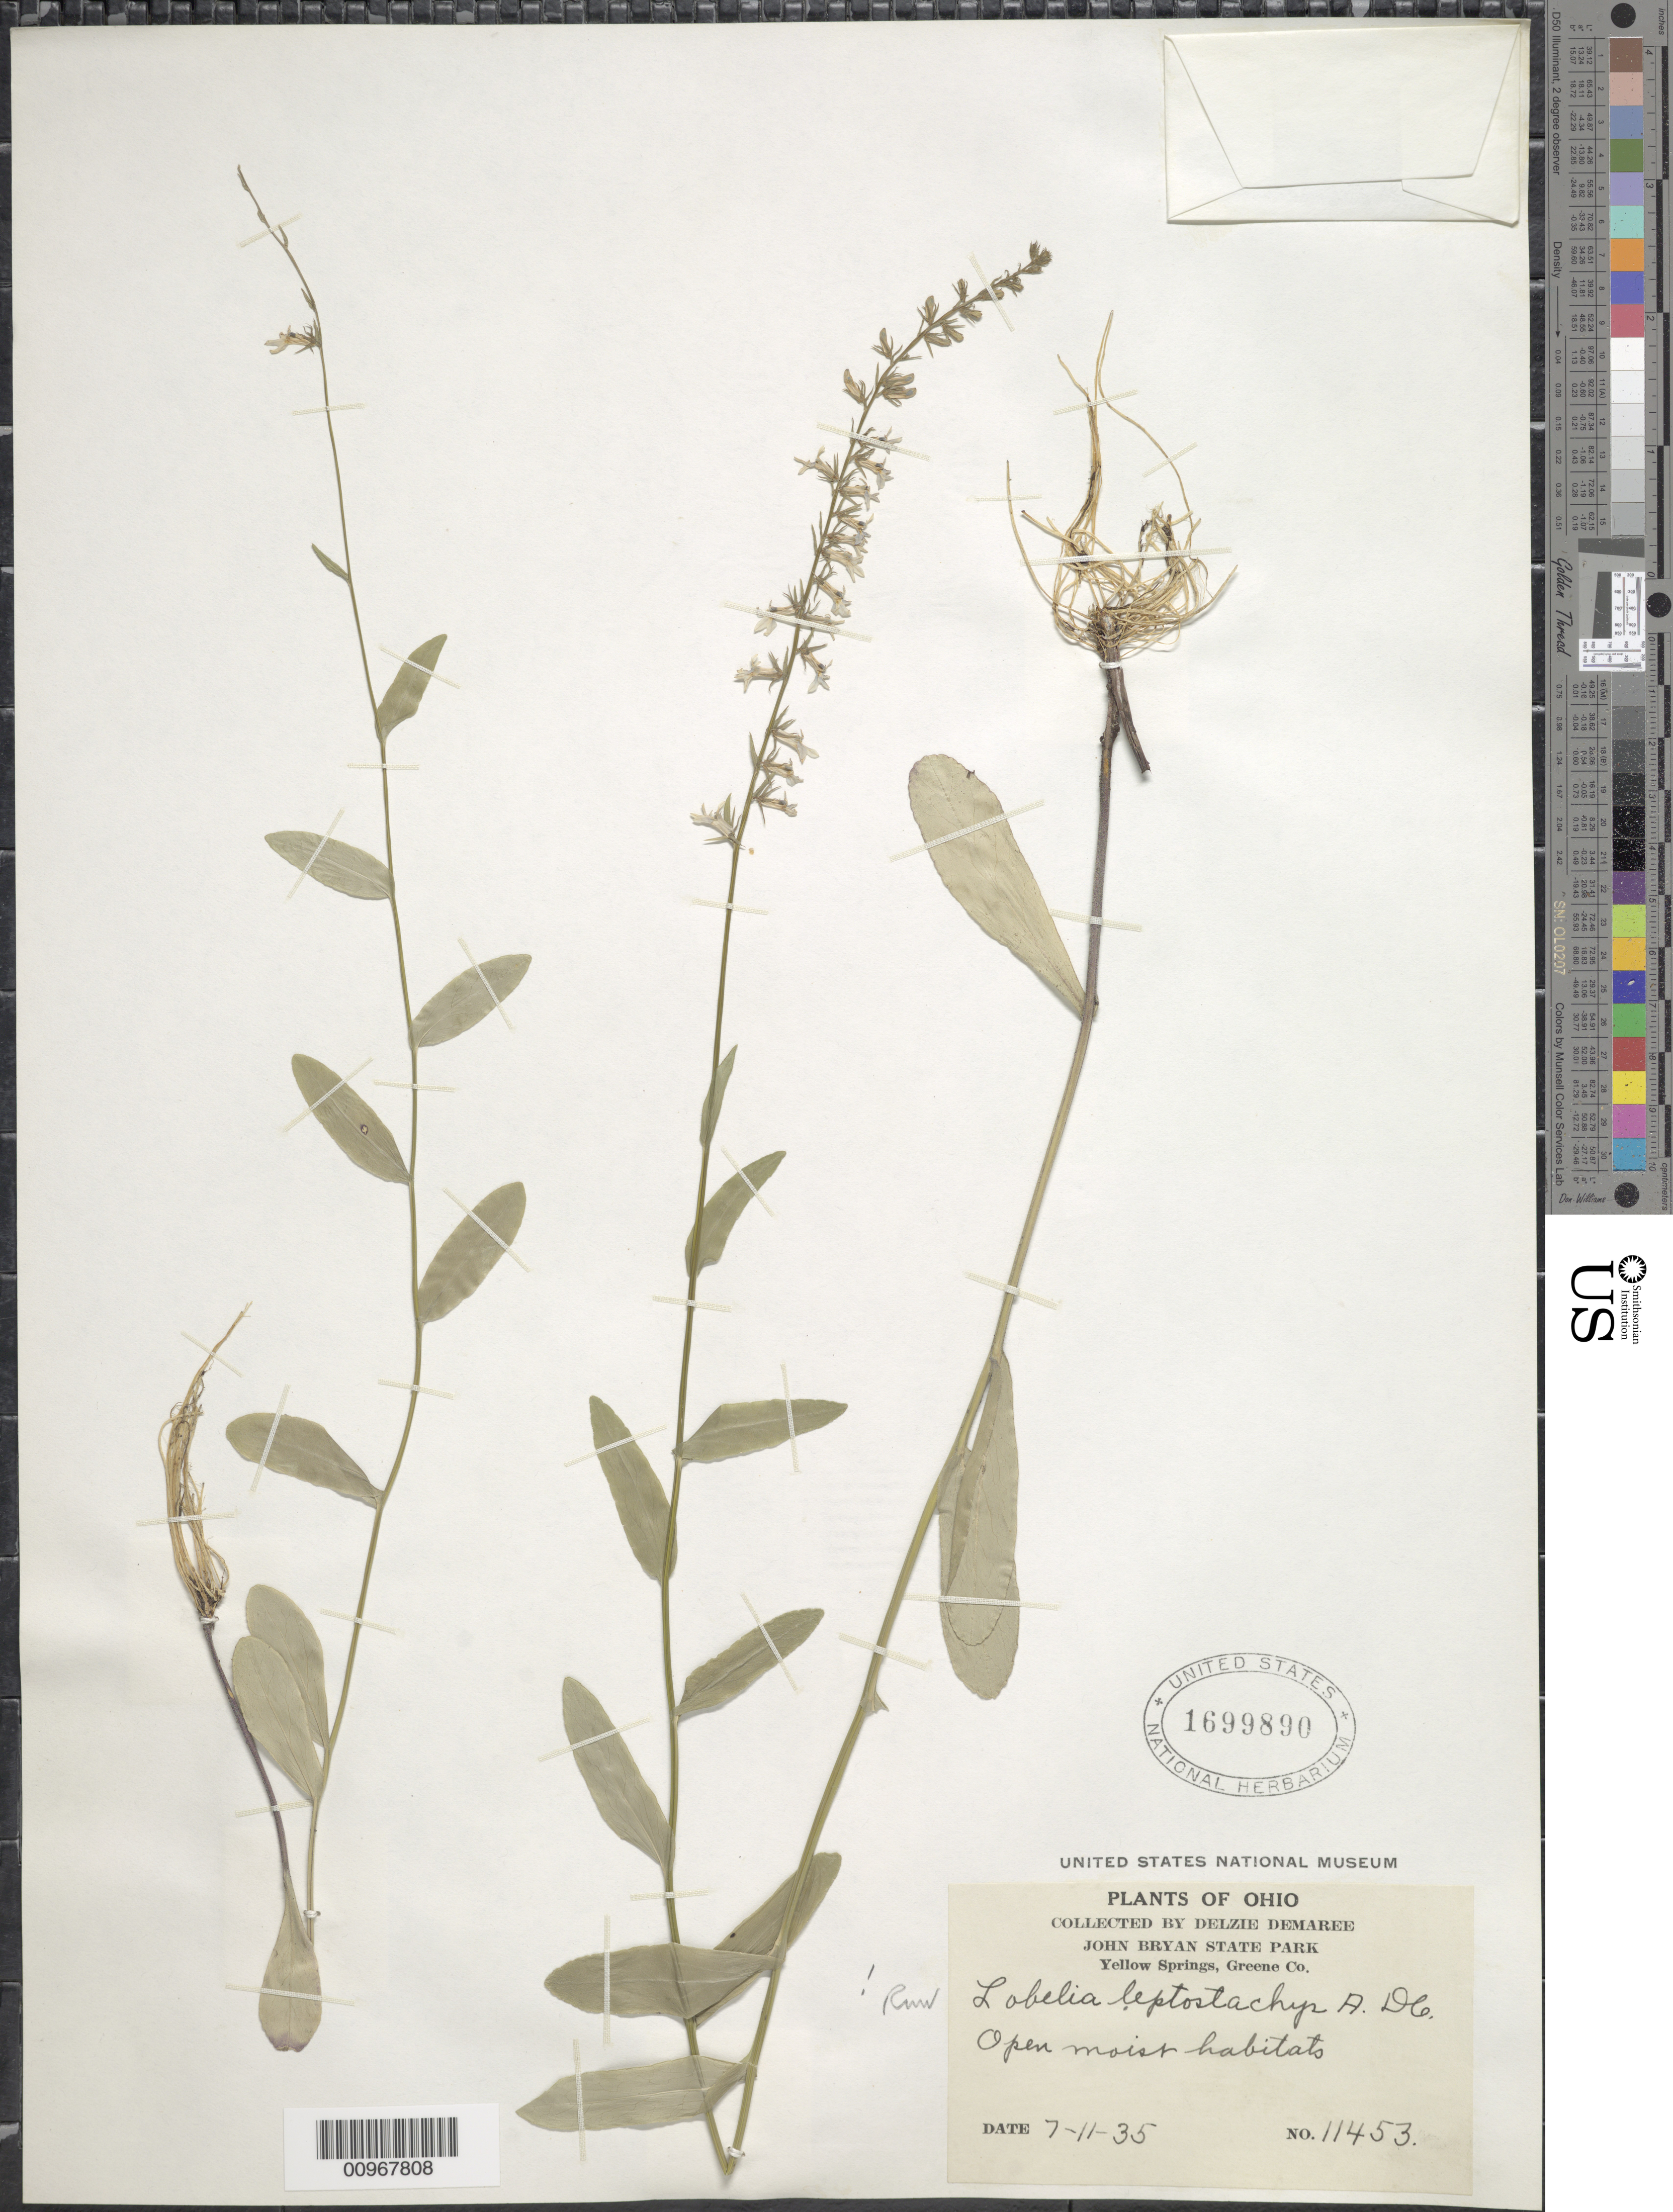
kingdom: Plantae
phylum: Tracheophyta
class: Magnoliopsida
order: Asterales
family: Campanulaceae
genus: Lobelia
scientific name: Lobelia leptostachys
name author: A. DC.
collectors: D. Demaree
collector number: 11453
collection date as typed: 11 Jul 1935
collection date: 1935-07-11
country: United States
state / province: Ohio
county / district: Greene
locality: John Bryan State Park, Yellow Springs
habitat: open moist habitats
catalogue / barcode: US 1699890